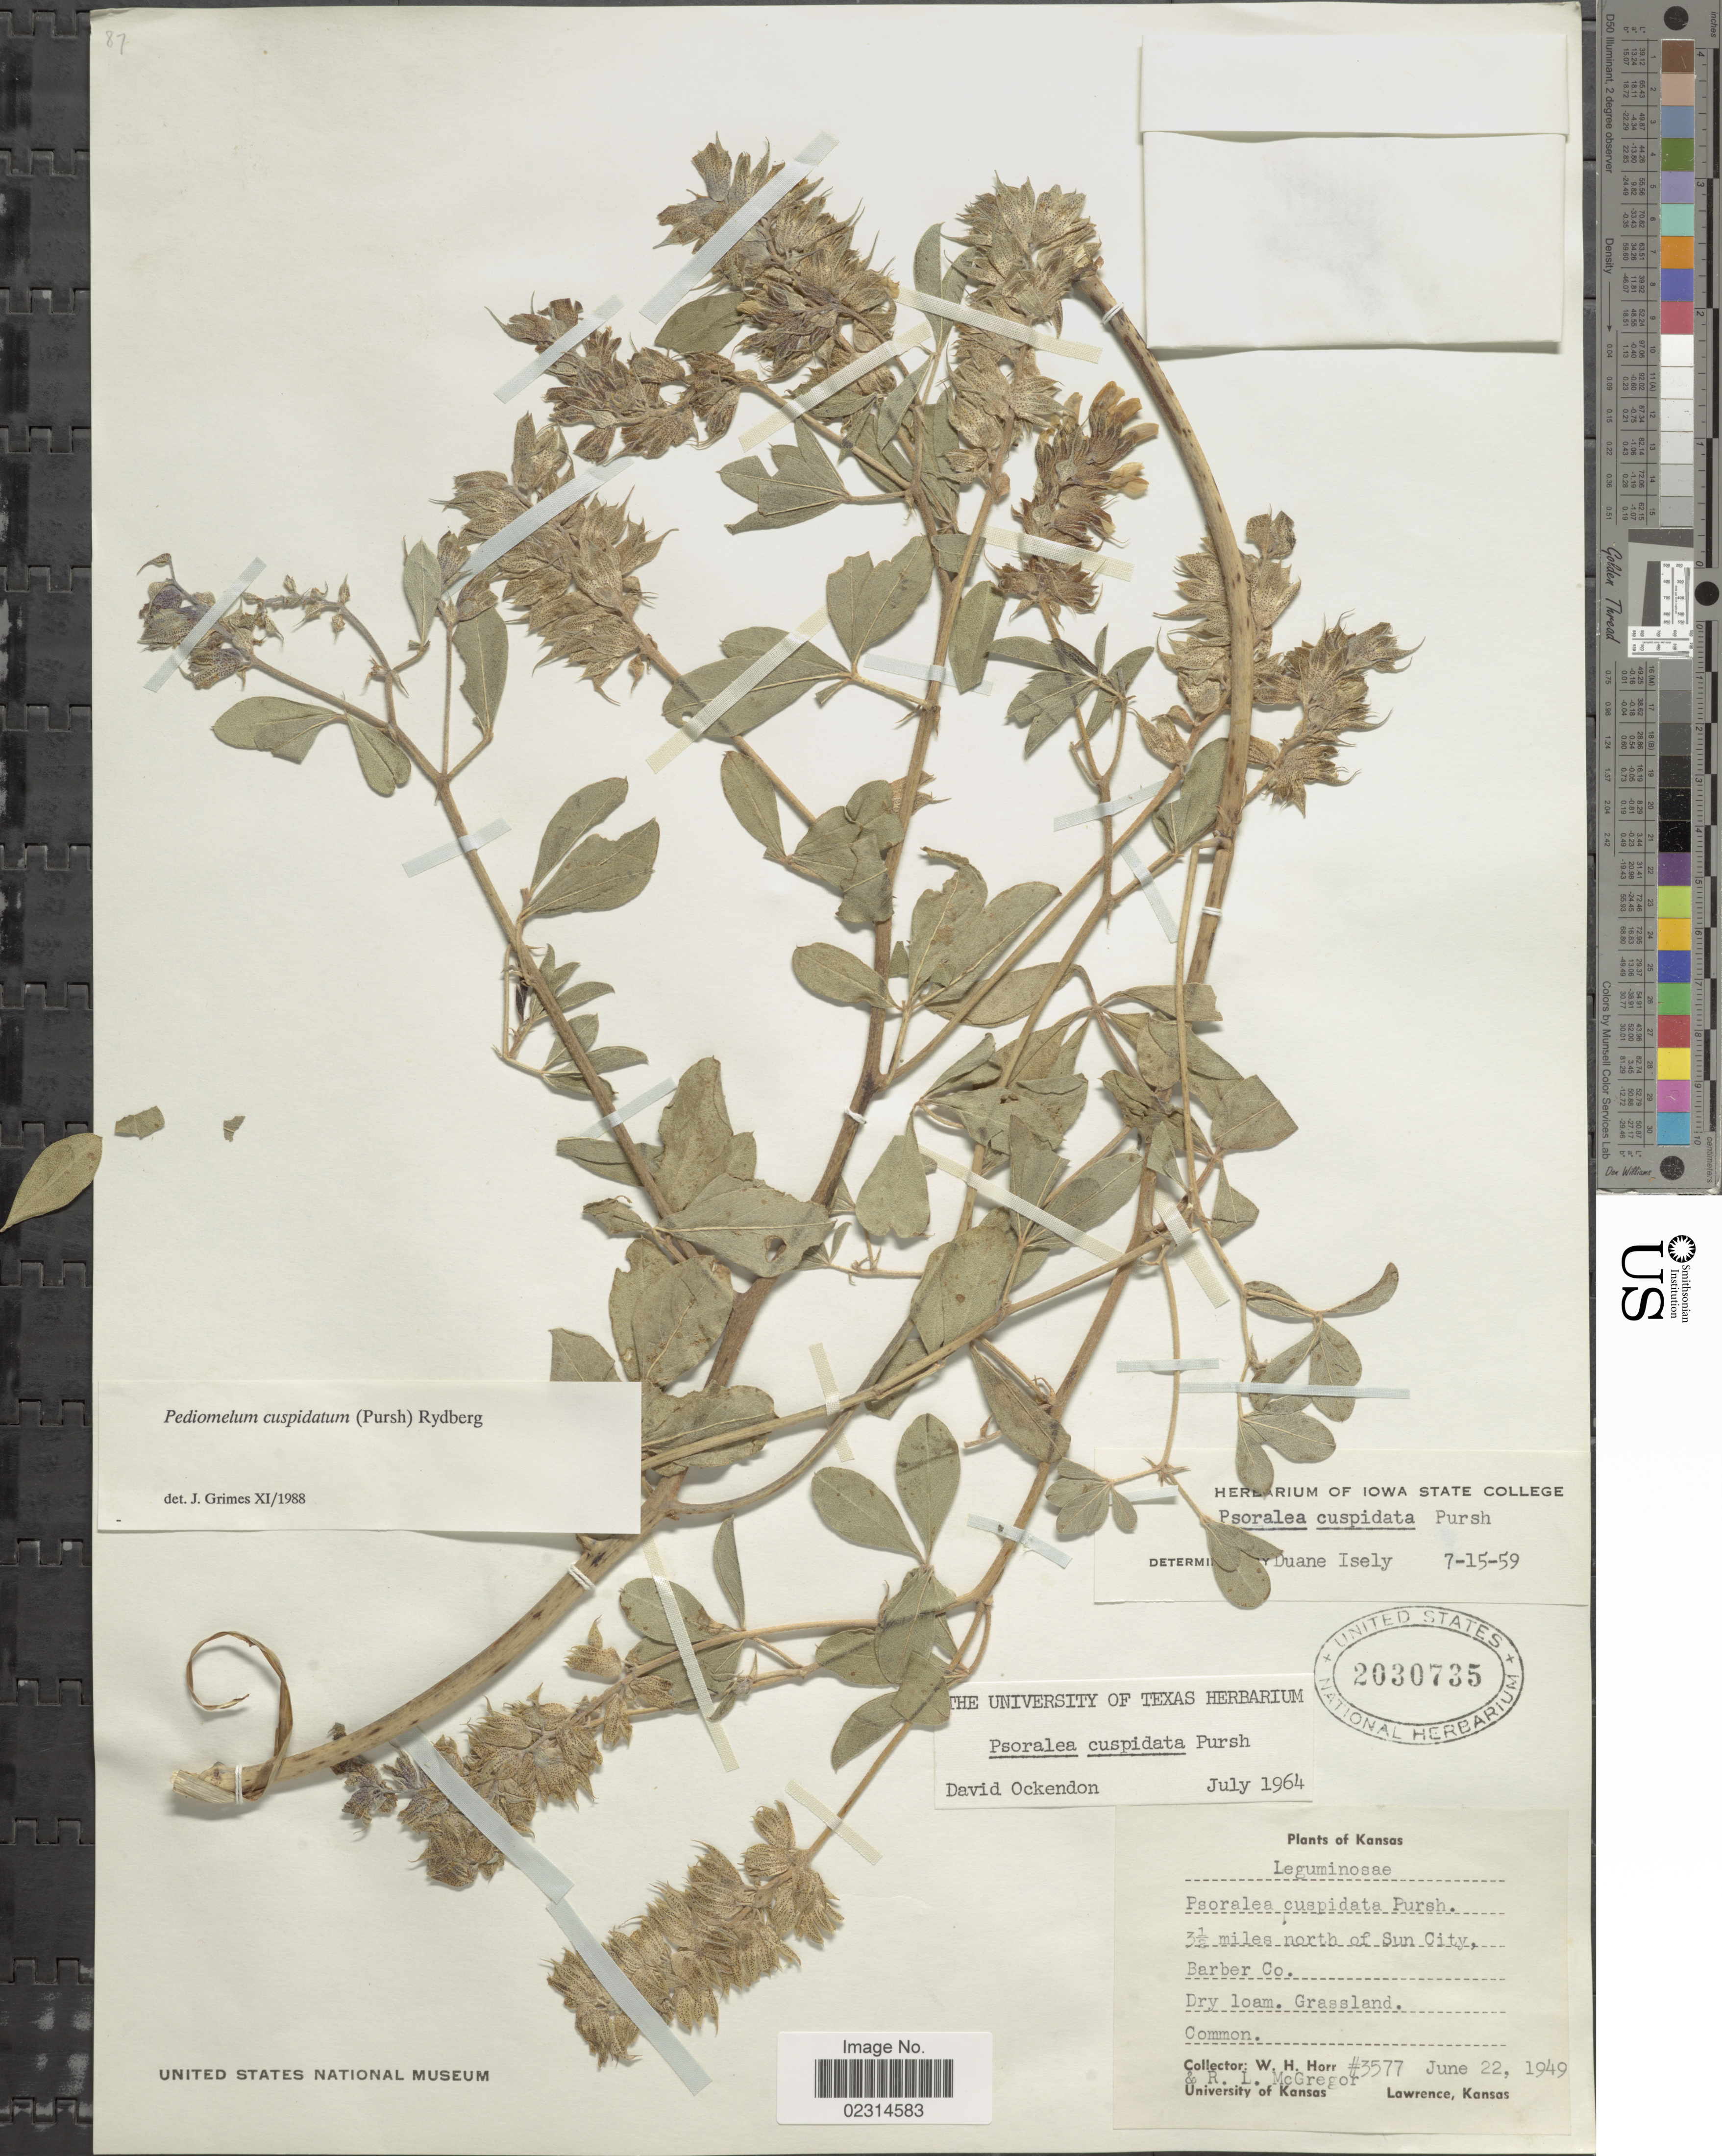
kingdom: Plantae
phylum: Tracheophyta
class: Magnoliopsida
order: Fabales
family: Fabaceae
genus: Pediomelum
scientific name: Pediomelum cuspidatum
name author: (Pursh) Rydb.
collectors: W. H. Horr & R. McGregor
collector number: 3577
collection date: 1949-06-22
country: United States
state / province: Kansas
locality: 3½ miles north of Sun City, barber Co. Dry loam. Grassland. Common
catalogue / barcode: US 2030735